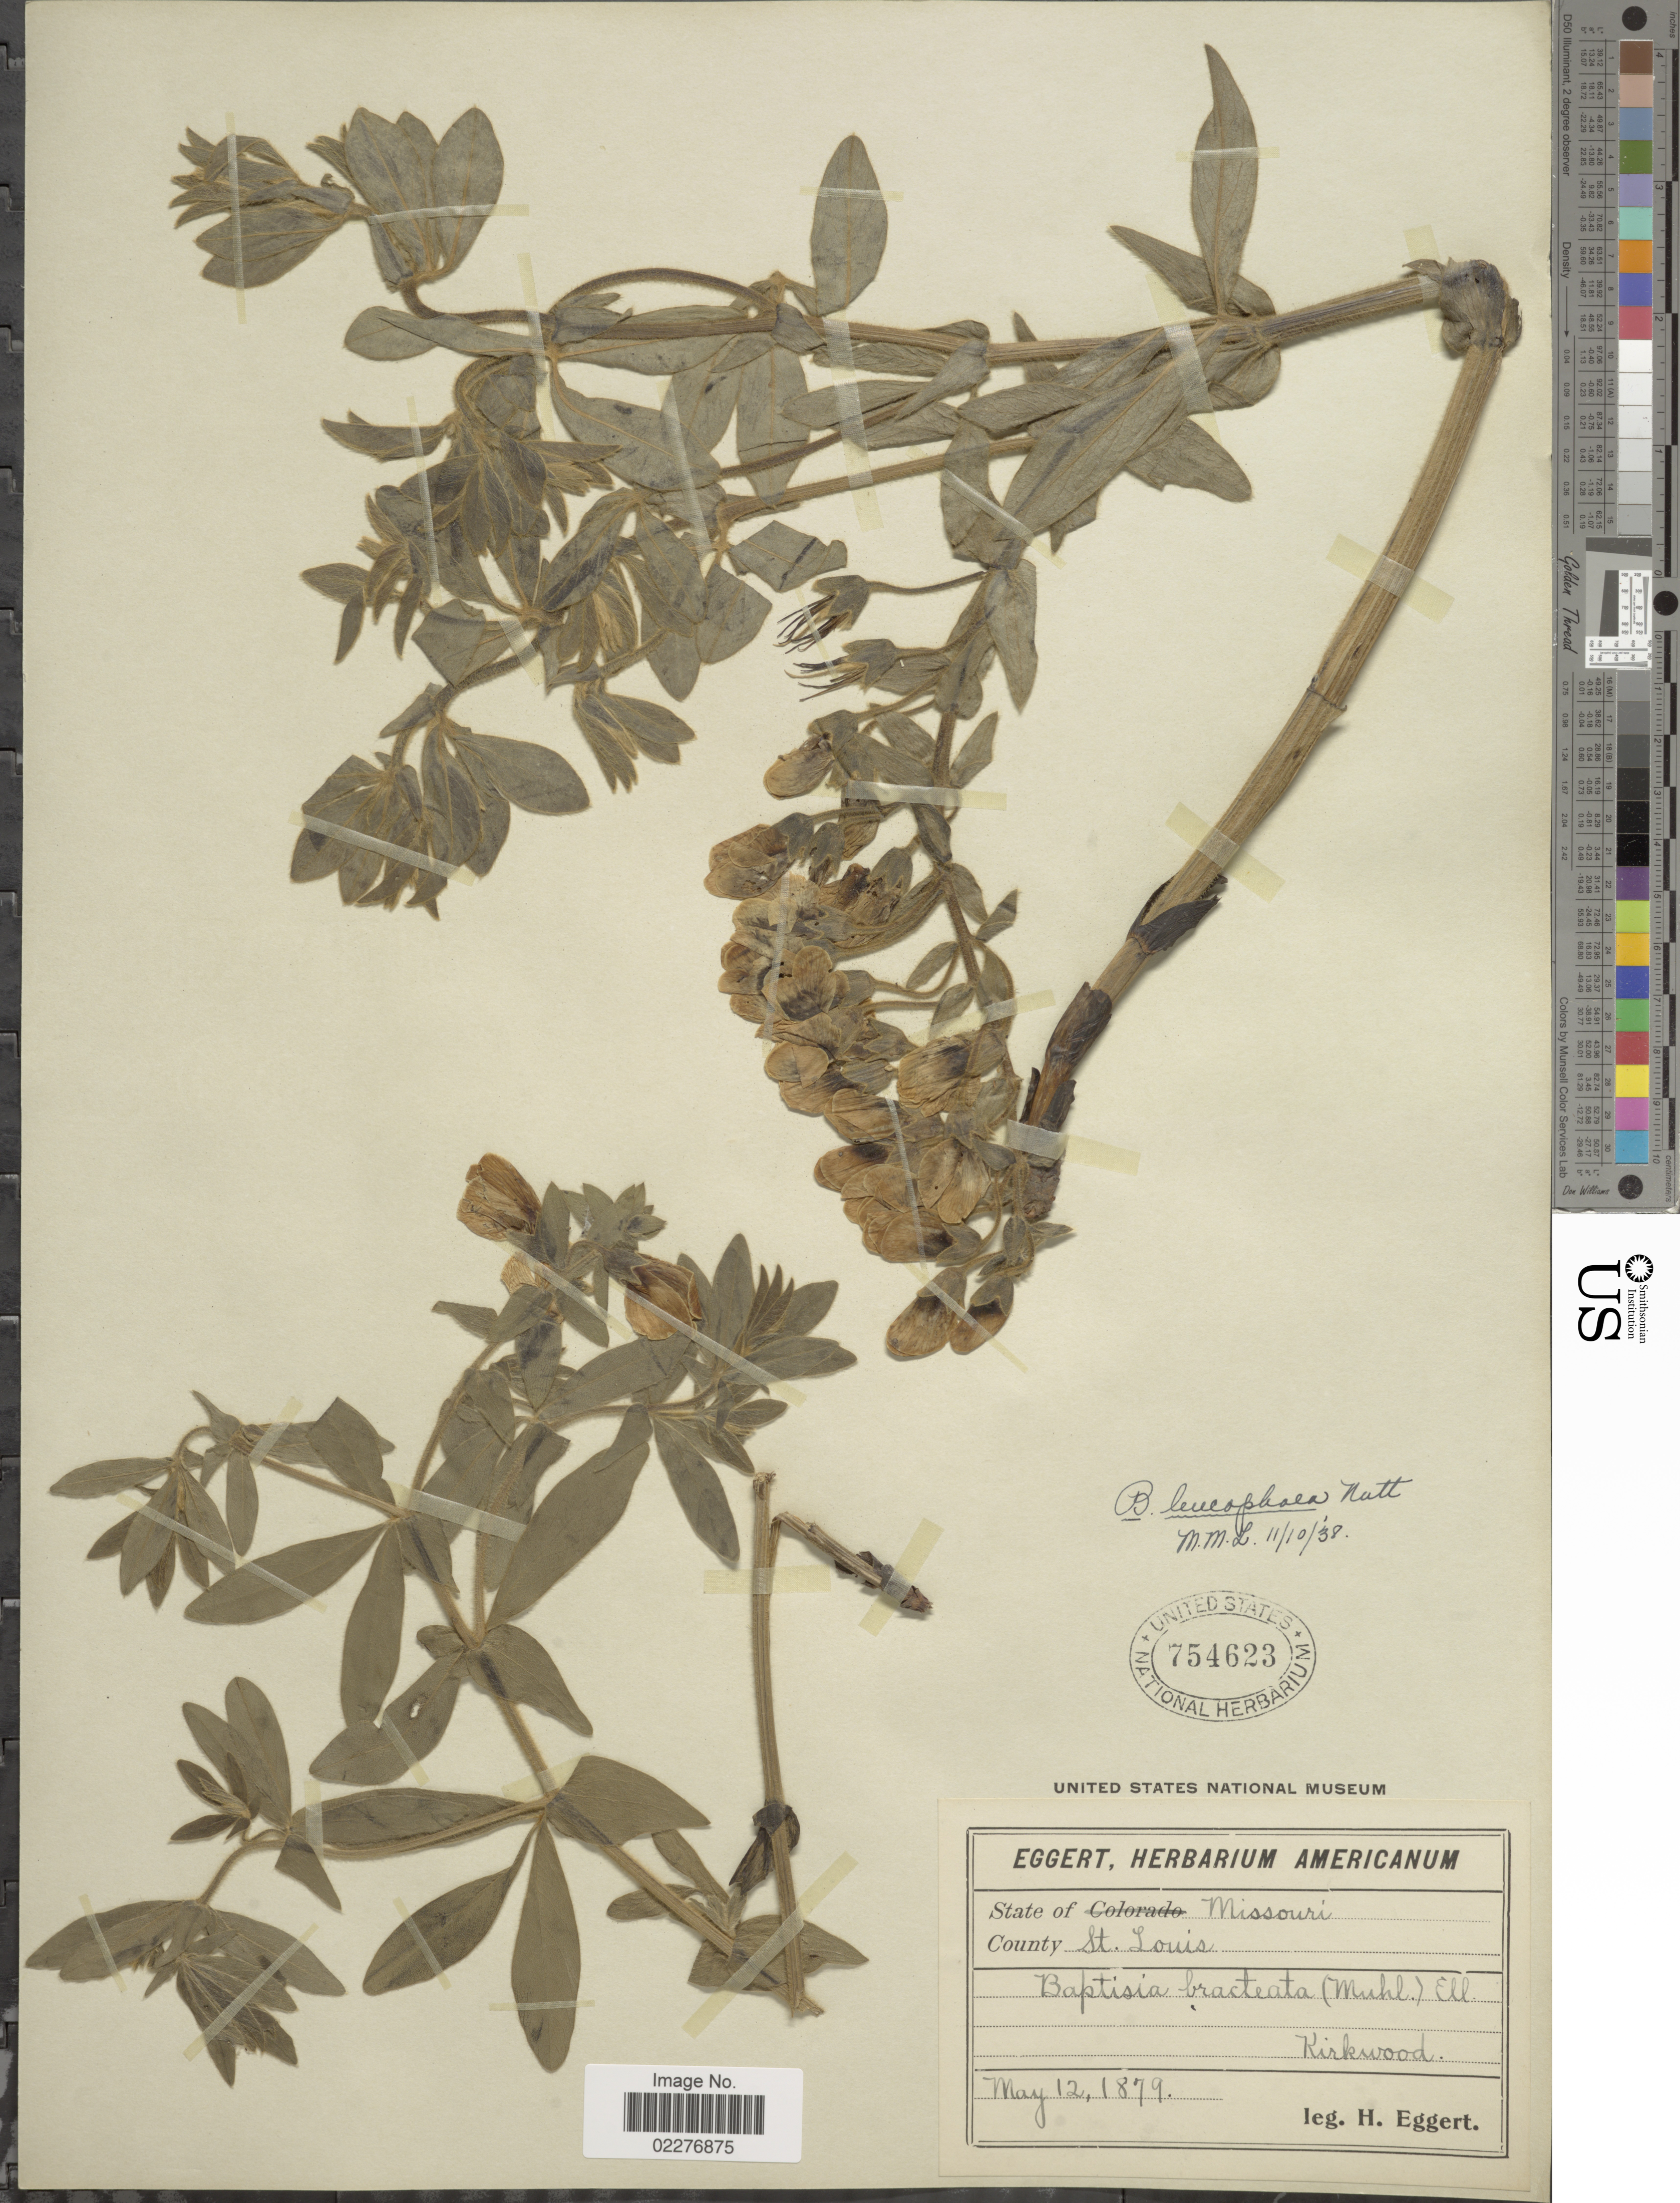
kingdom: Plantae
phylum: Tracheophyta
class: Magnoliopsida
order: Fabales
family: Fabaceae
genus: Baptisia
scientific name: Baptisia leucophaea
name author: Nutt.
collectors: H. Eggert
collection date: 1879-05-12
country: United States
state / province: Missouri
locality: St Louis, Kirkwood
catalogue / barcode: US 754623